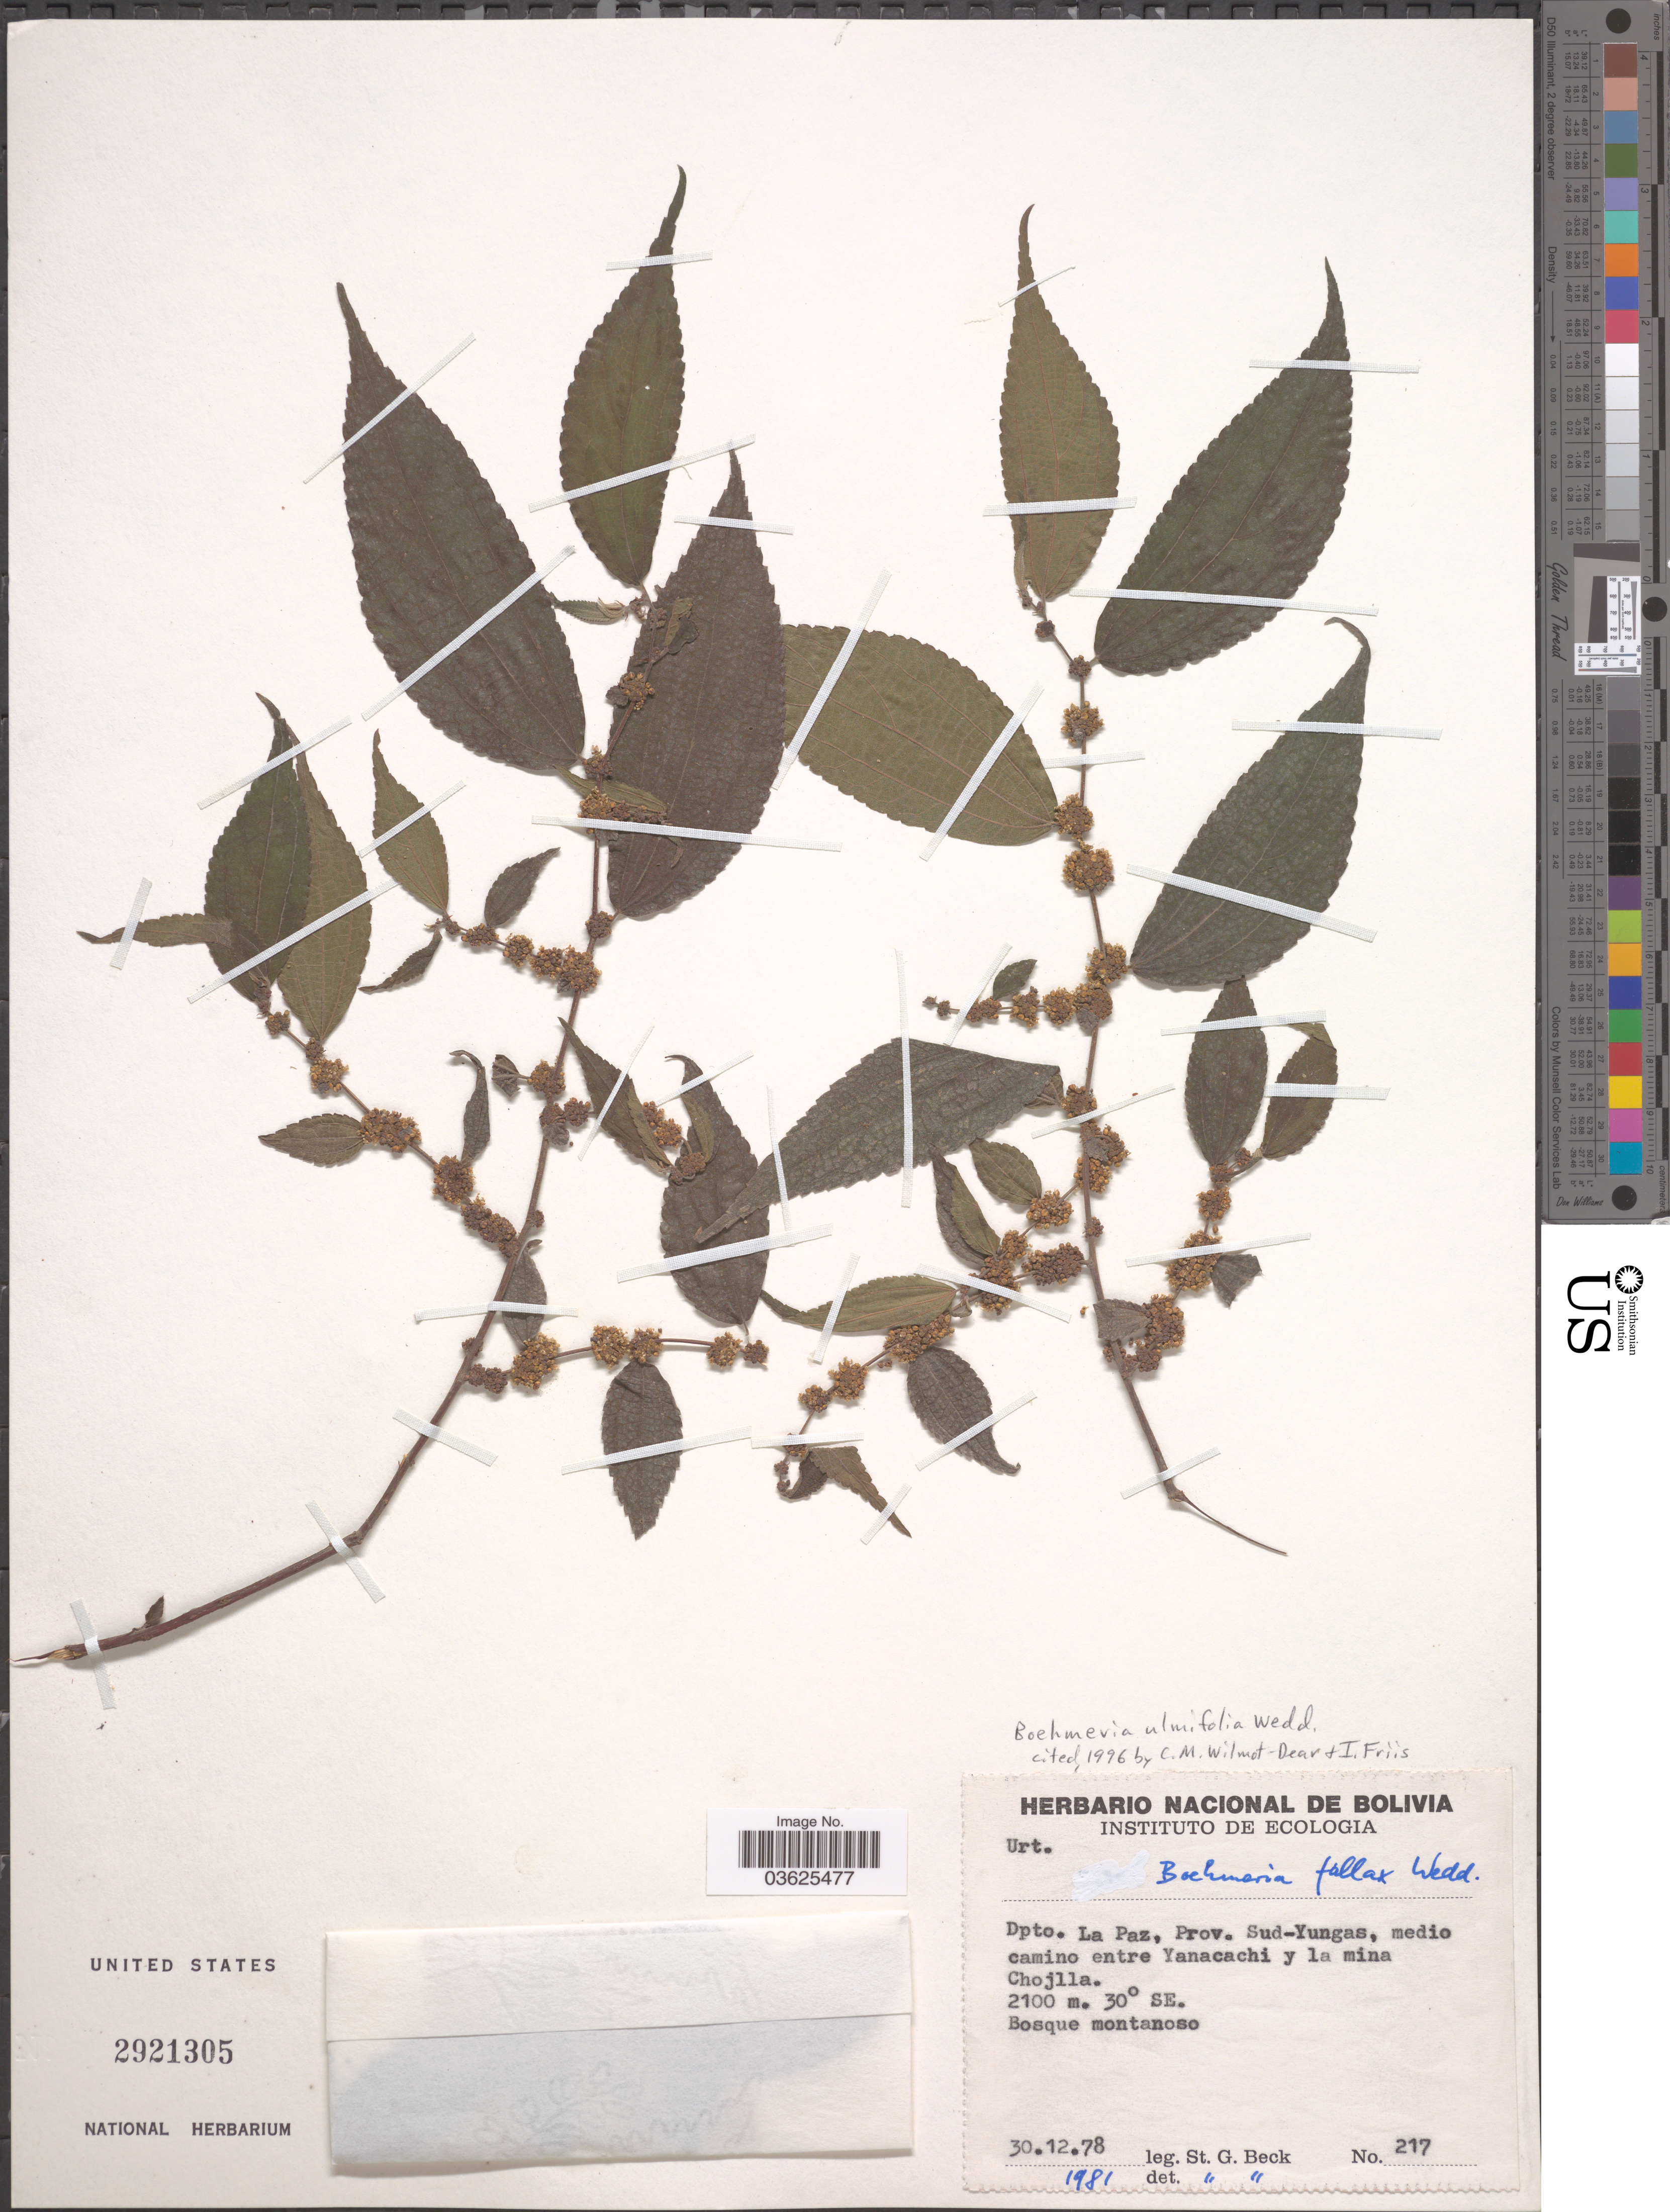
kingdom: Plantae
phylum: Tracheophyta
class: Magnoliopsida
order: Rosales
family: Urticaceae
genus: Boehmeria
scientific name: Boehmeria ulmifolia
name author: Wedd.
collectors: S. G. Beck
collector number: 217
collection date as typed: Transcribed d/m/y: 30/12/78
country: Bolivia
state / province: La Paz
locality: Dpto. La Paz, Prov. Sud-Yungas, medio camino entre Yanacachi y la mina Chojlla.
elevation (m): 2100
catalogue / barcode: US 2921305